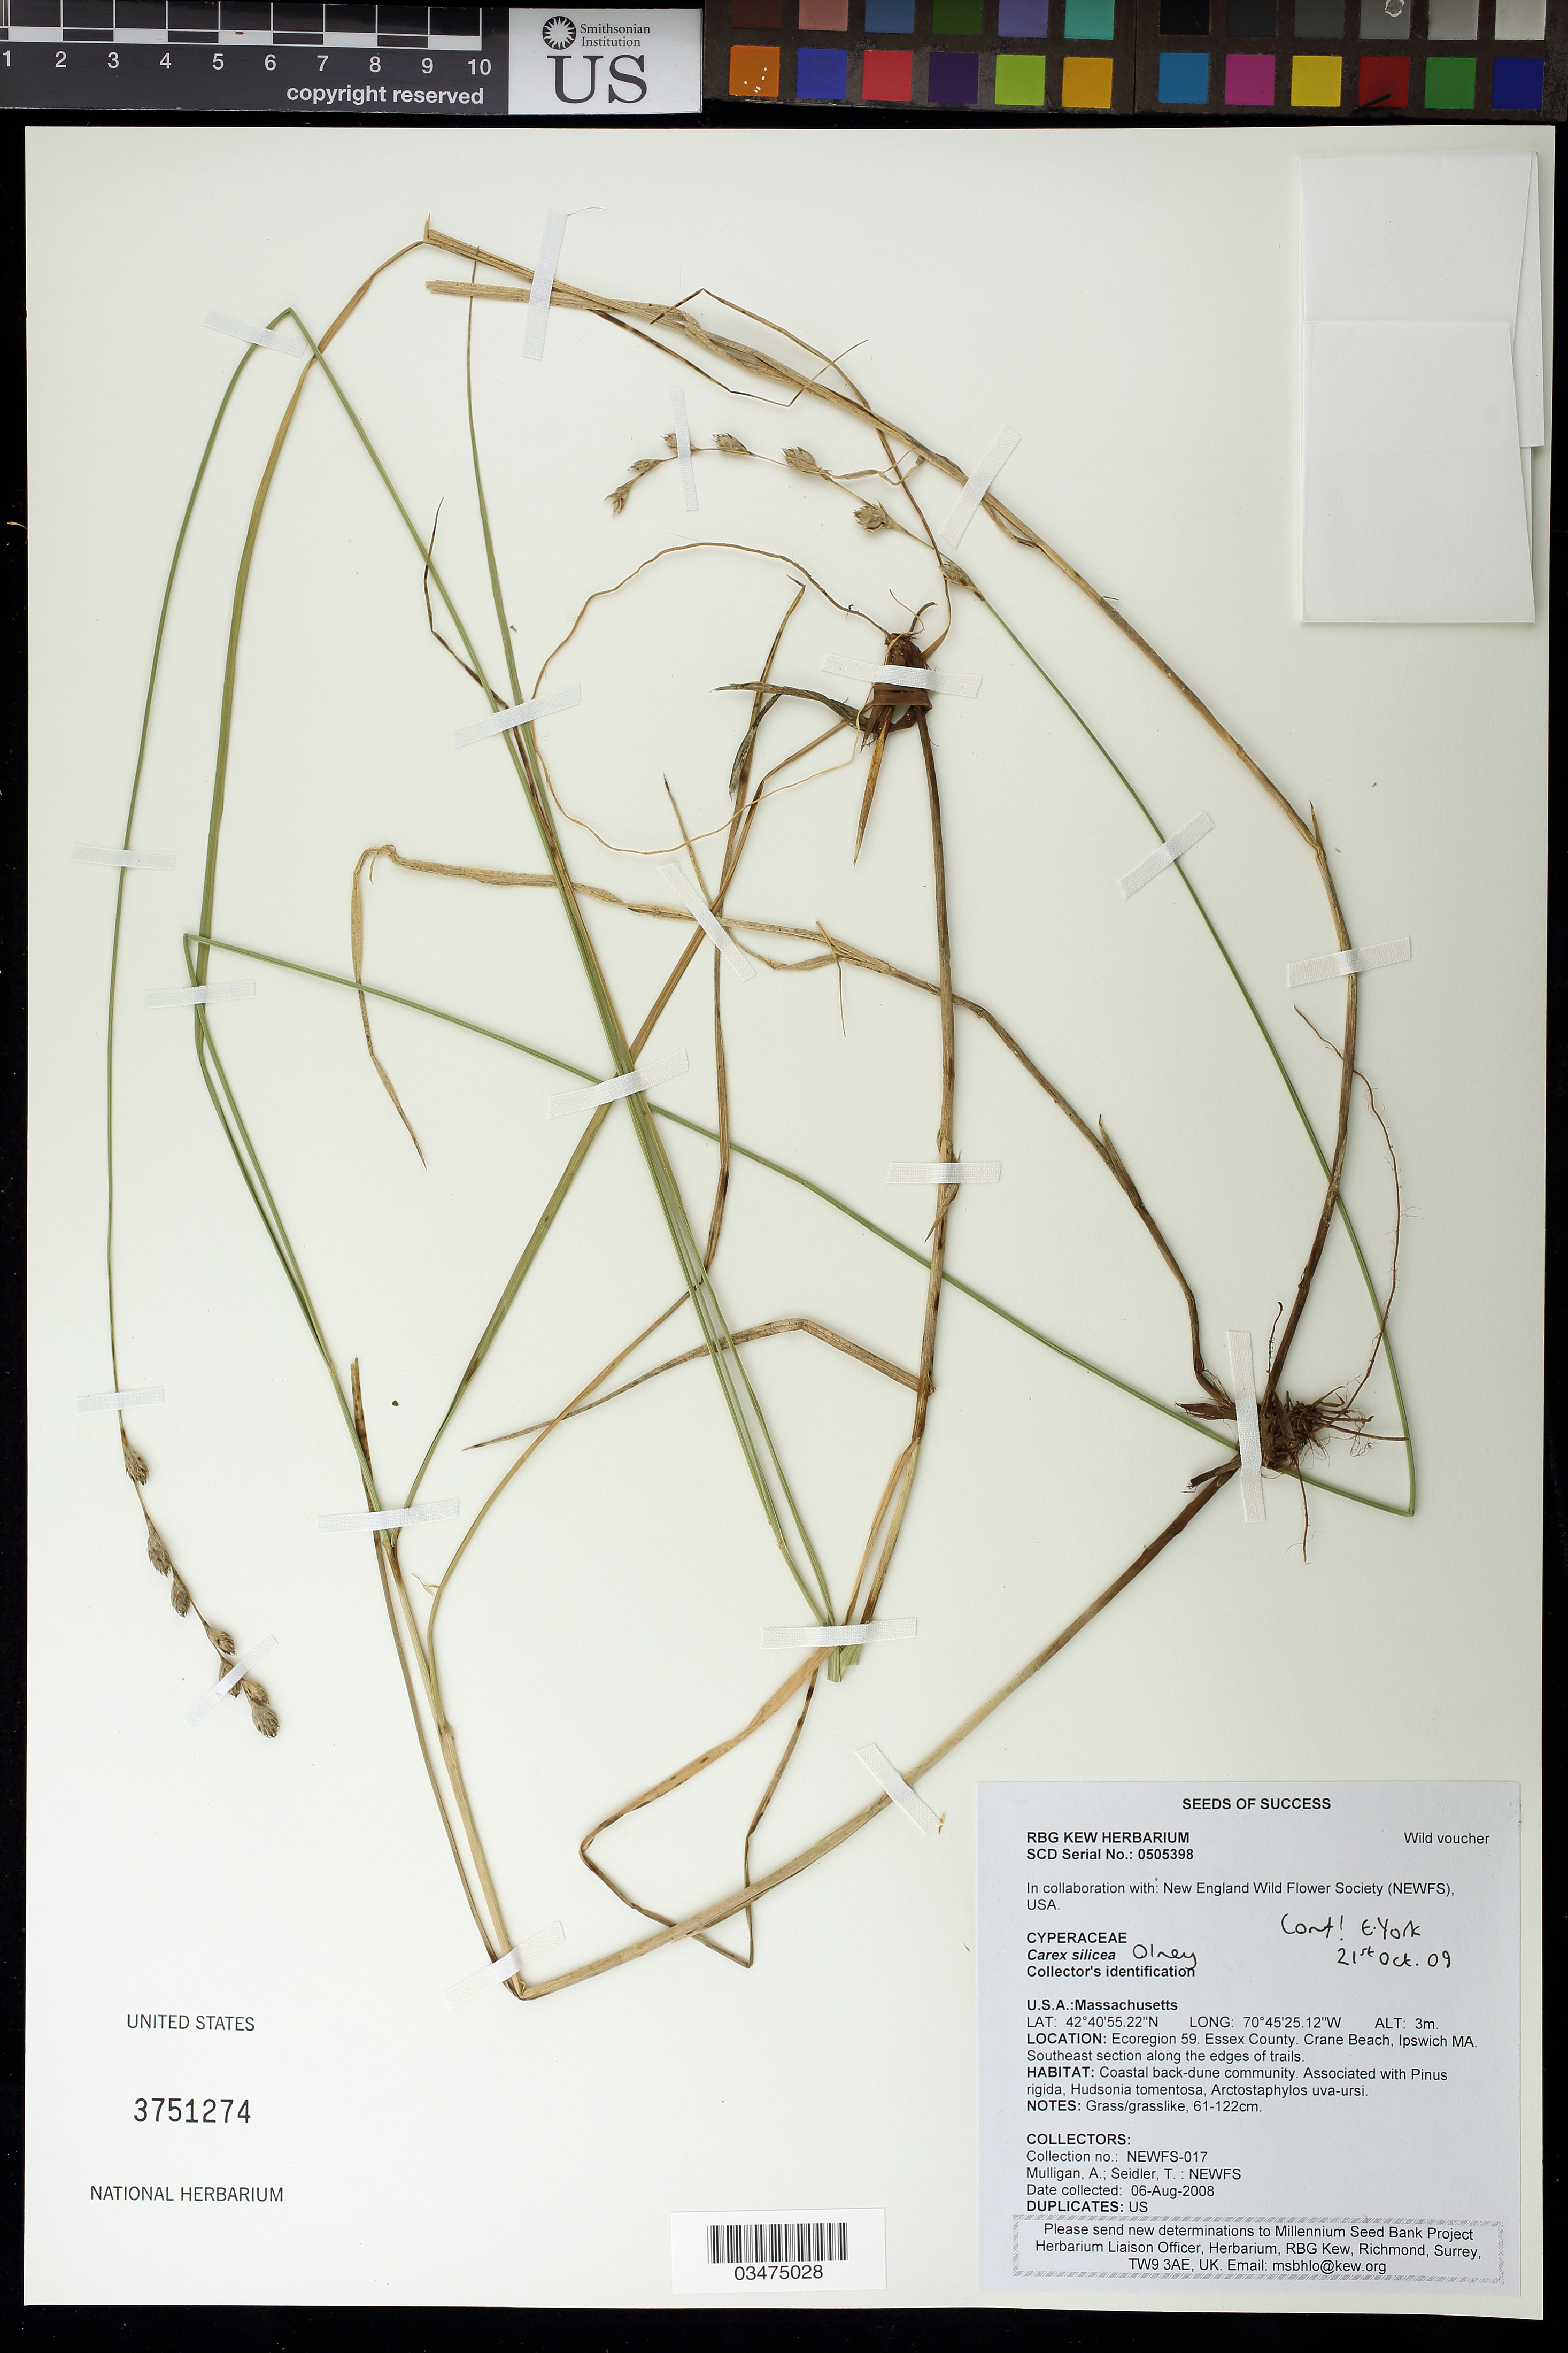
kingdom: Plantae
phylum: Tracheophyta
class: Liliopsida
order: Poales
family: Cyperaceae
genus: Carex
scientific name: Carex silicea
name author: Olney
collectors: A. Mulligan & T. Seidler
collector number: NEWFS-017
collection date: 2008-08-06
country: United States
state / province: Massachusetts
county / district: Essex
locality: Crane Beach, Ipswich. SE section along edges of trails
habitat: Costal back-dune community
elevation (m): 3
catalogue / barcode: US 3751274